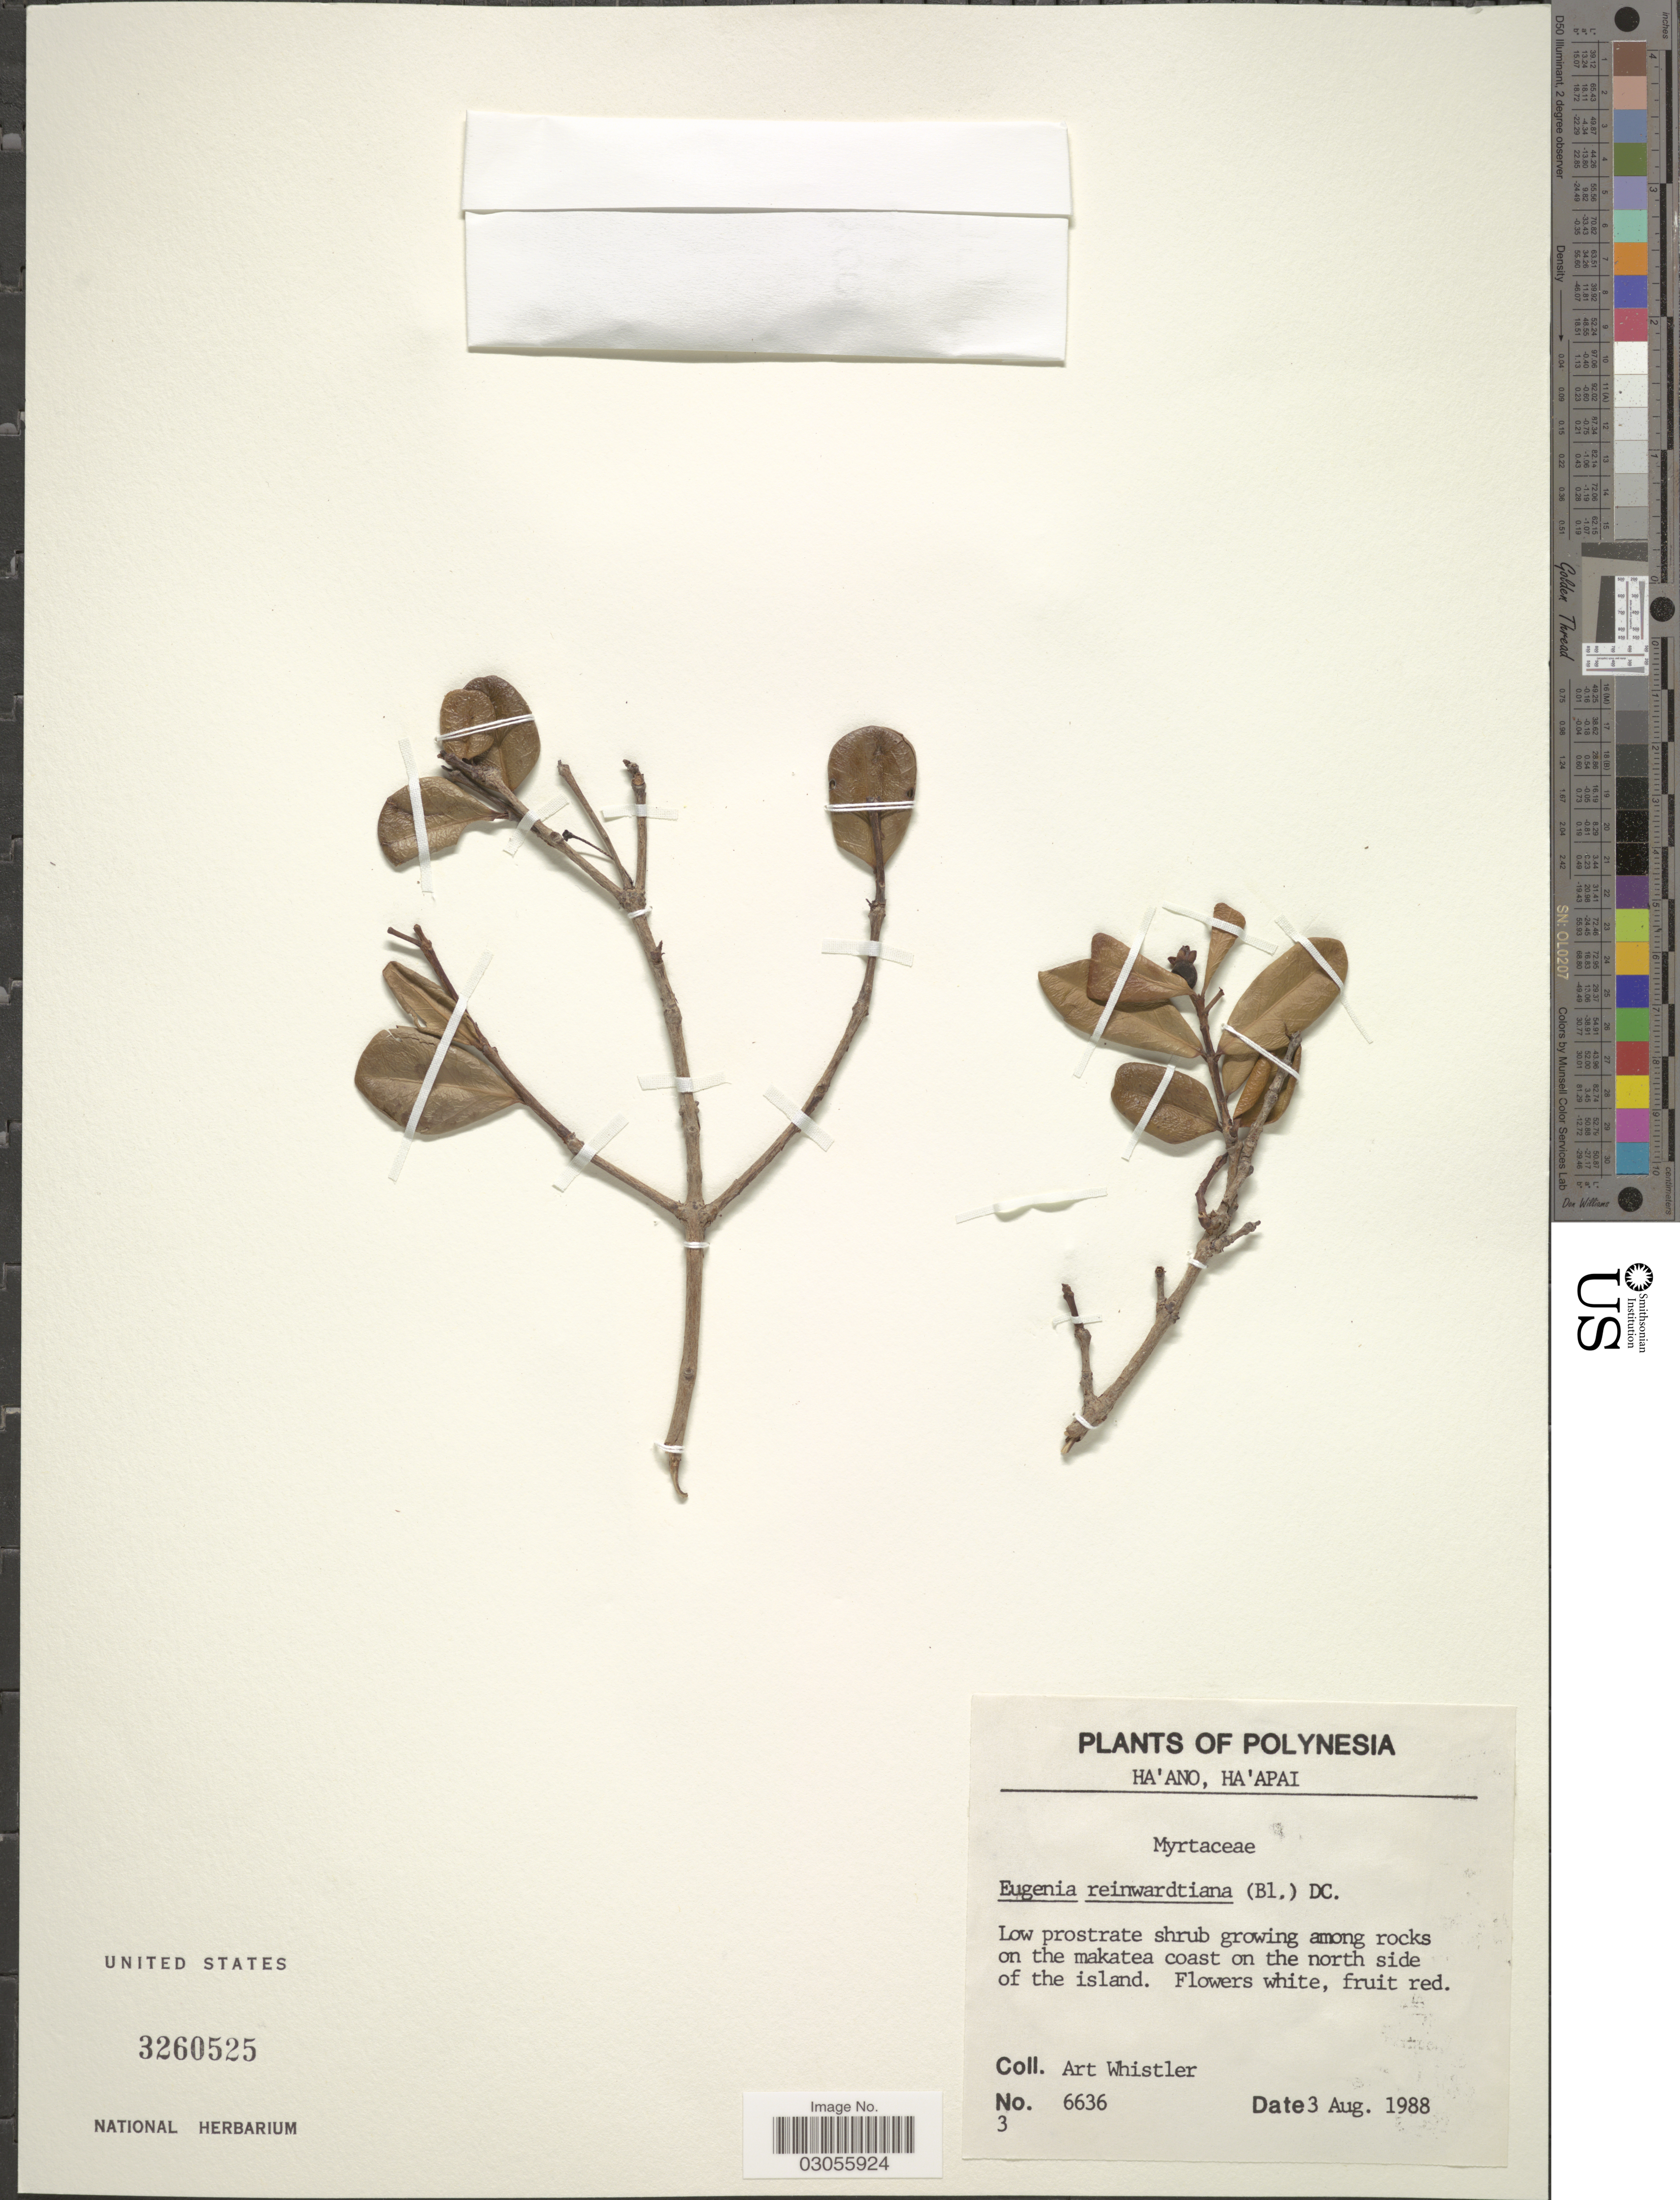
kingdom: Plantae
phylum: Tracheophyta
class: Magnoliopsida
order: Myrtales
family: Myrtaceae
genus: Eugenia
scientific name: Eugenia reinwardtiana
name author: (Blume) DC.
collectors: A. Whistler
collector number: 6636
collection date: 1988-08-03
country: Tonga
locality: Polynesia. Ha'ano, Ha'apai. On the makatea coast on the north side of the island.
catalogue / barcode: US 3260525